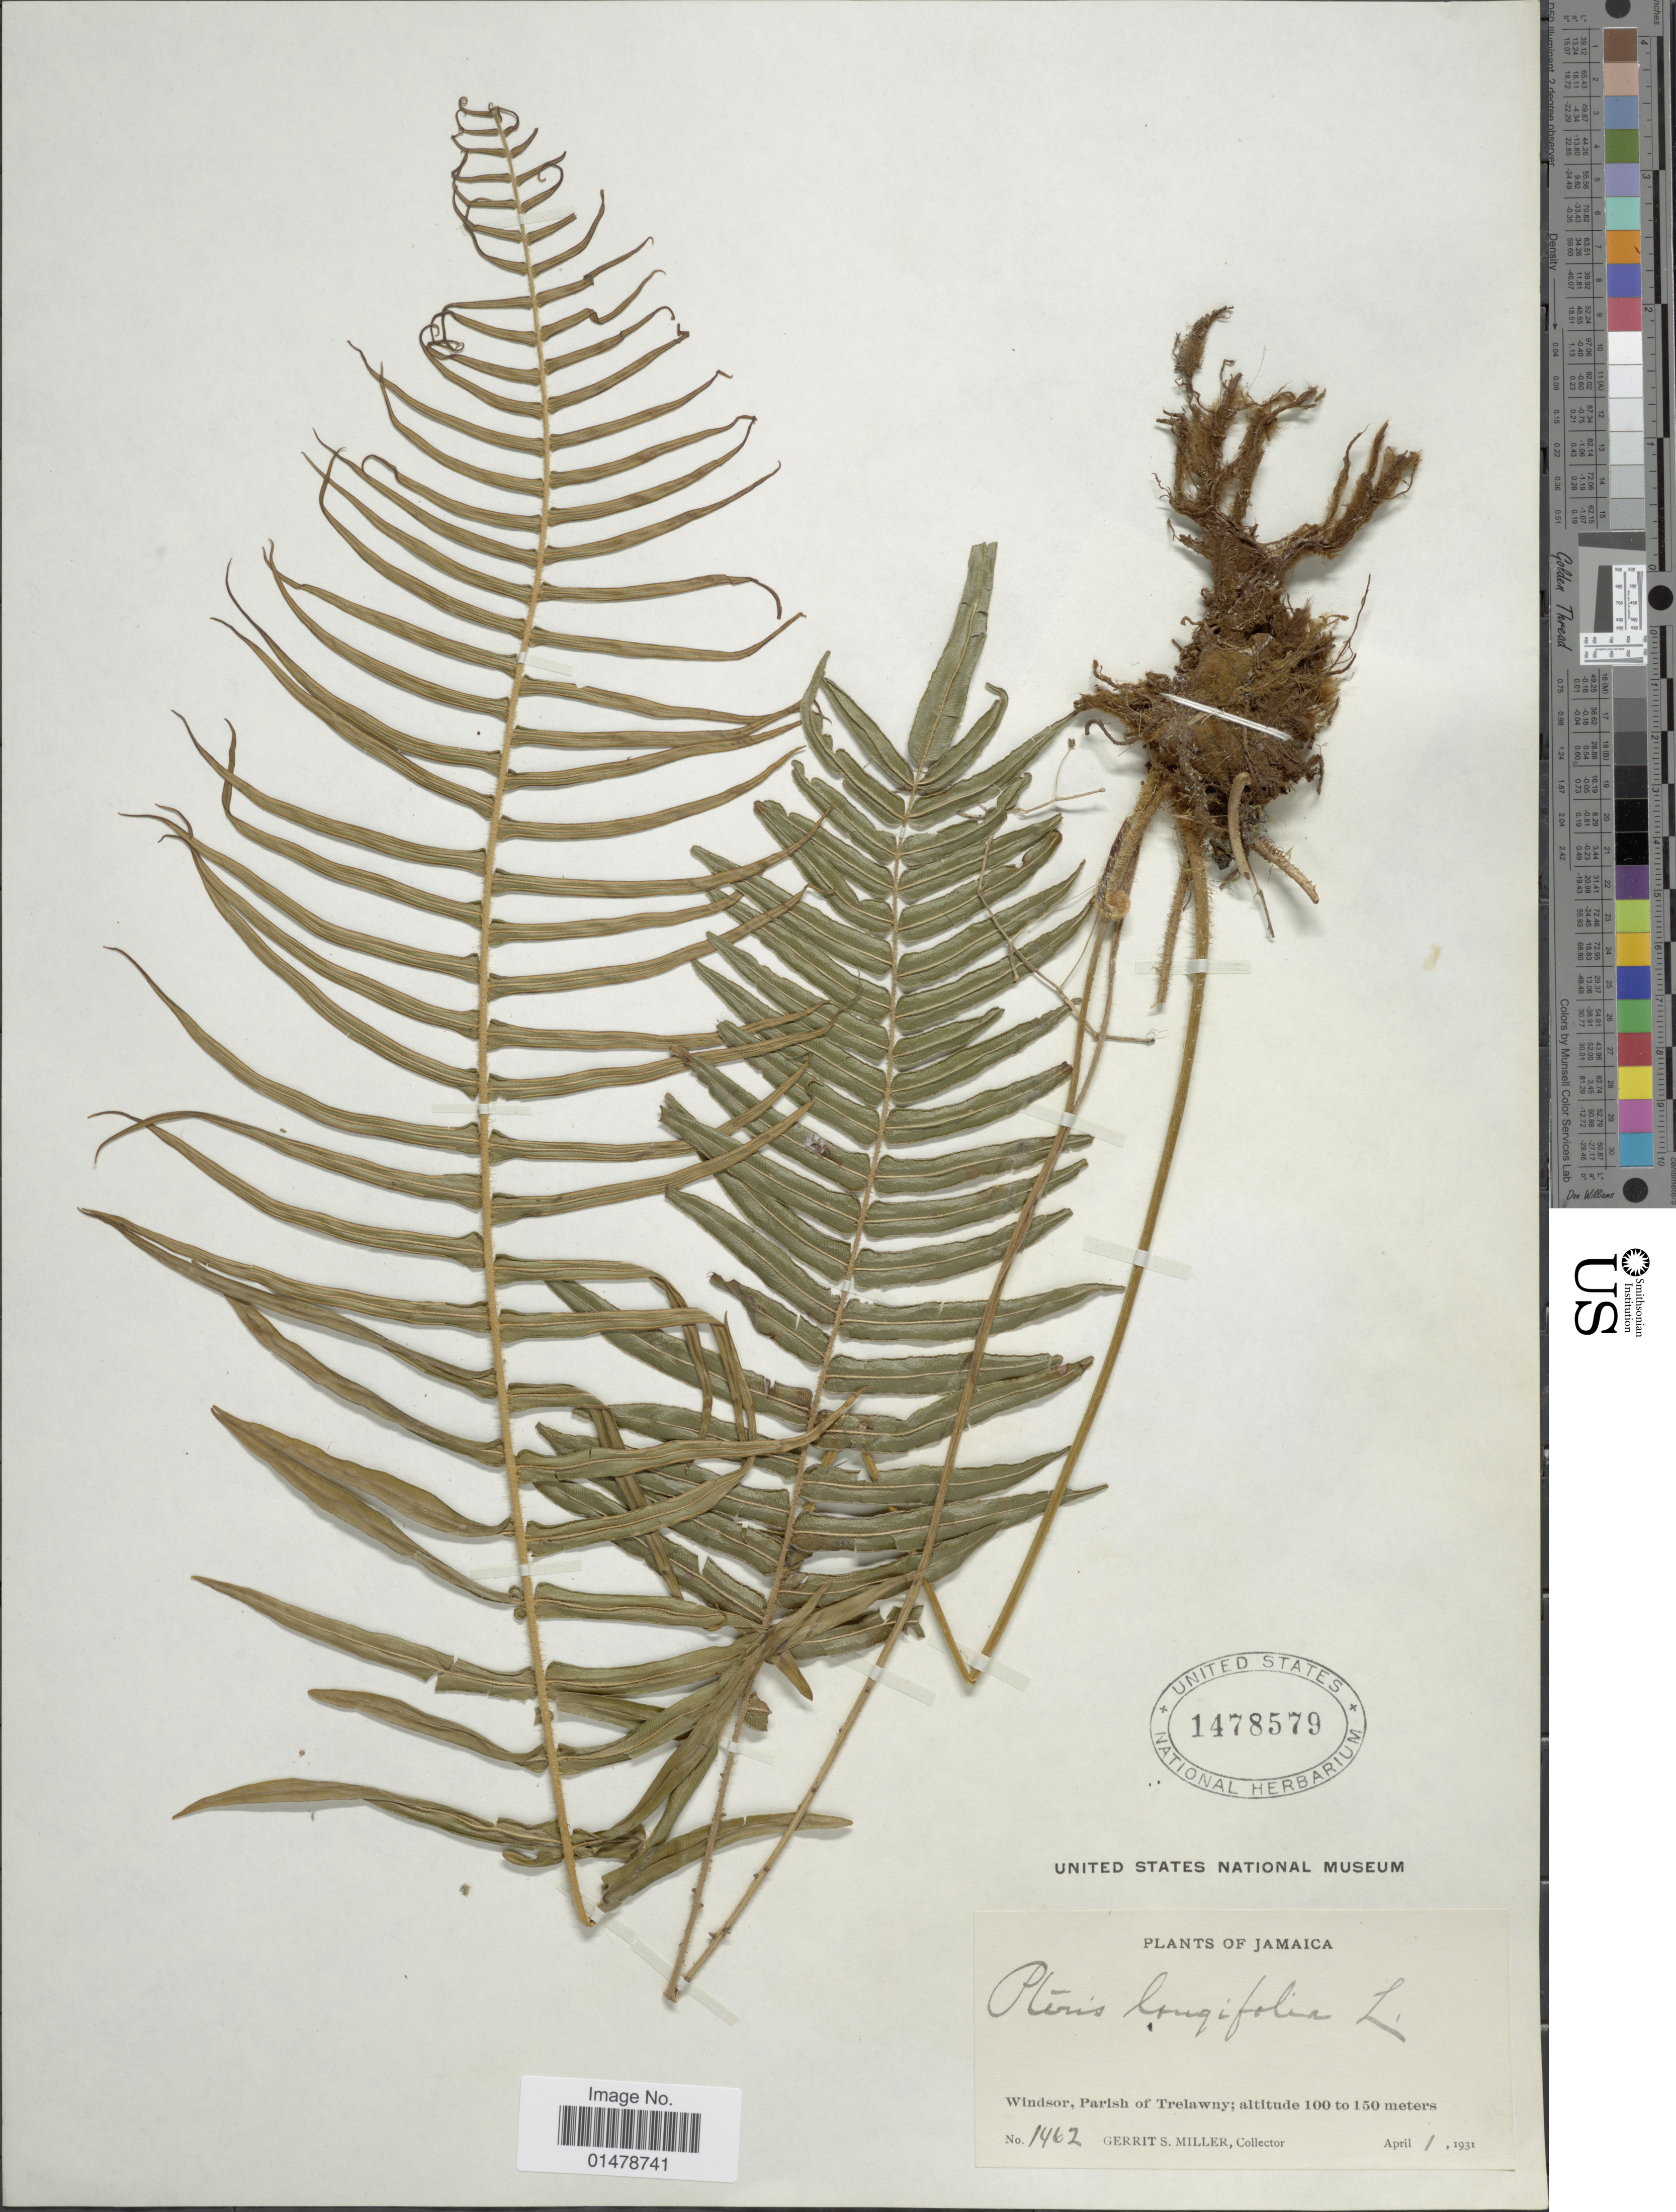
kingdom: Plantae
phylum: Tracheophyta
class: Polypodiopsida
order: Polypodiales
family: Pteridaceae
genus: Pteris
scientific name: Pteris longifolia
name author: L.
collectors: G. S. Miller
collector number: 1462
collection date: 1931-04-01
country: Jamaica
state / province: Trelawny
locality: Windsor, Parish of Trelawny.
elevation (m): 100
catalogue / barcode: US 1478579